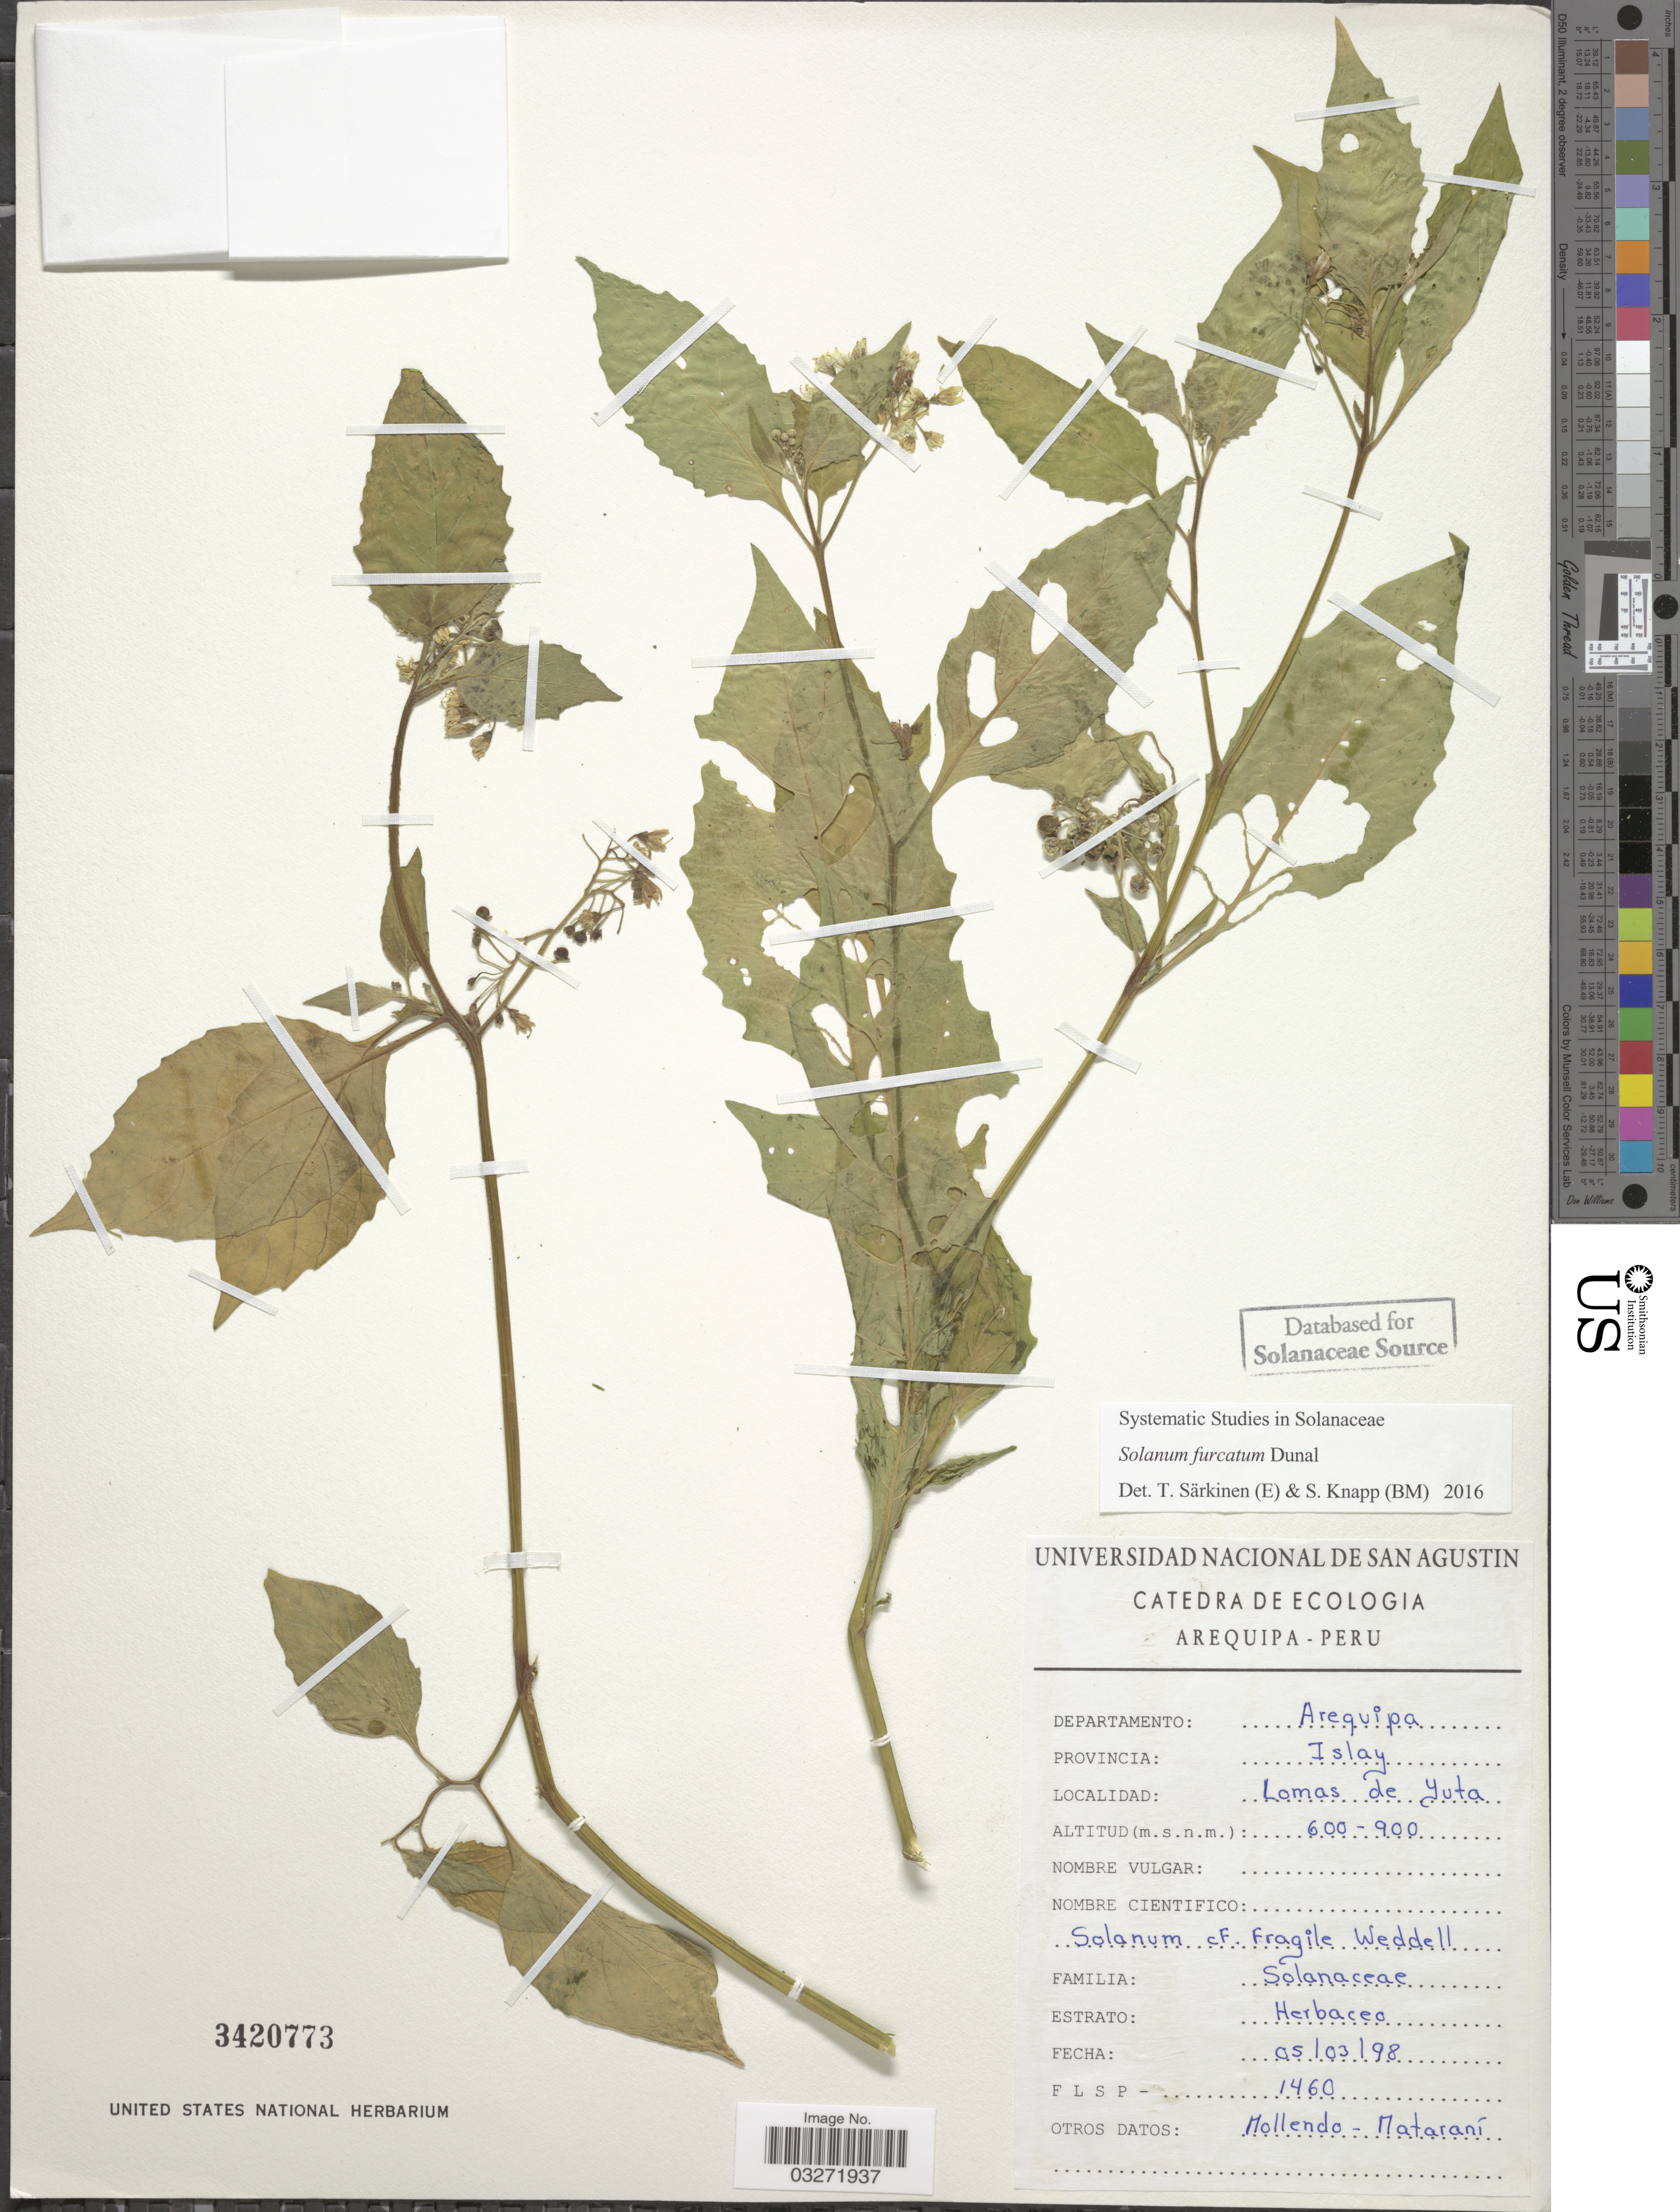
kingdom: Plantae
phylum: Tracheophyta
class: Magnoliopsida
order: Solanales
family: Solanaceae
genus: Solanum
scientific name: Solanum furcatum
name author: Dunal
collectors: F. L. S. P.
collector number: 1460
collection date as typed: Transcribed d/m/y: 5/3/98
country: Peru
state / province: Arequipa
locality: Departamento: Arequipa. Provincia: Islay. Lomas de Yuta.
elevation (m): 600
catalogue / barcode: US 3420773